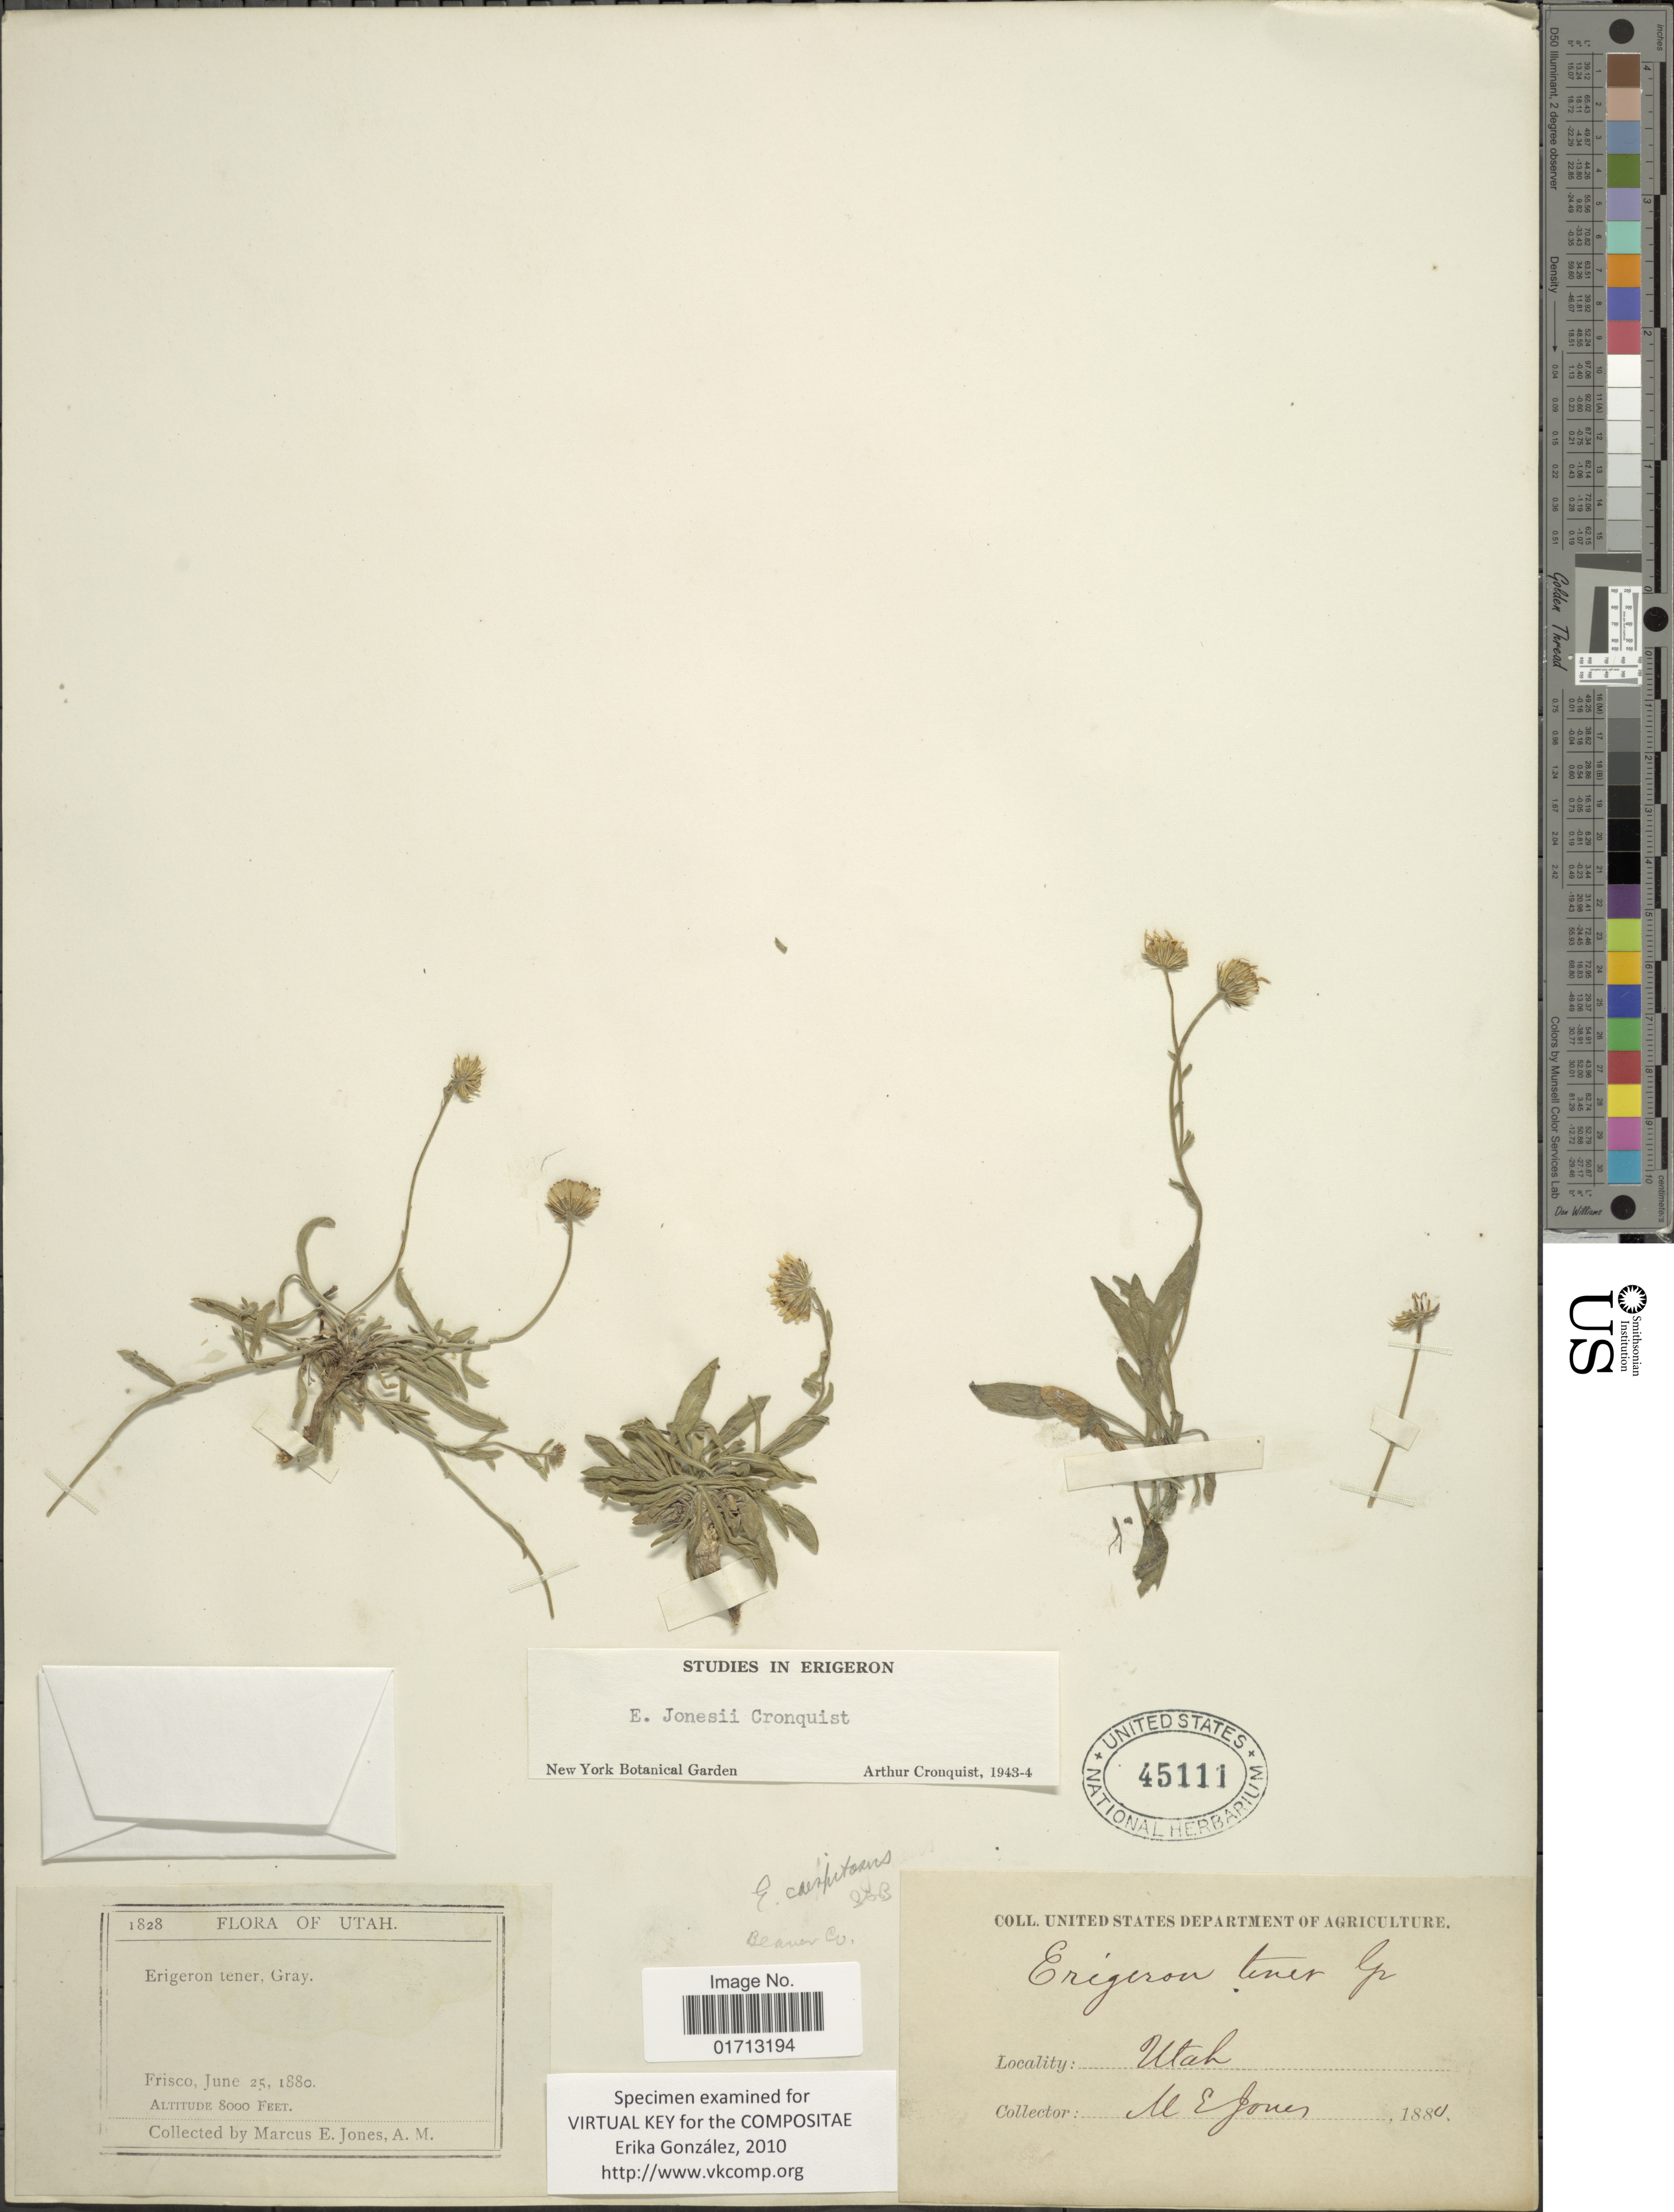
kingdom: Plantae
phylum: Tracheophyta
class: Magnoliopsida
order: Asterales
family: Asteraceae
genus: Erigeron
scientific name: Erigeron jonesii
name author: Cronq.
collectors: M. E. Jones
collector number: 1828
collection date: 1880-06-25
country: United States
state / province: Utah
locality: Frisco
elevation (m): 2438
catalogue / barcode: US 45111